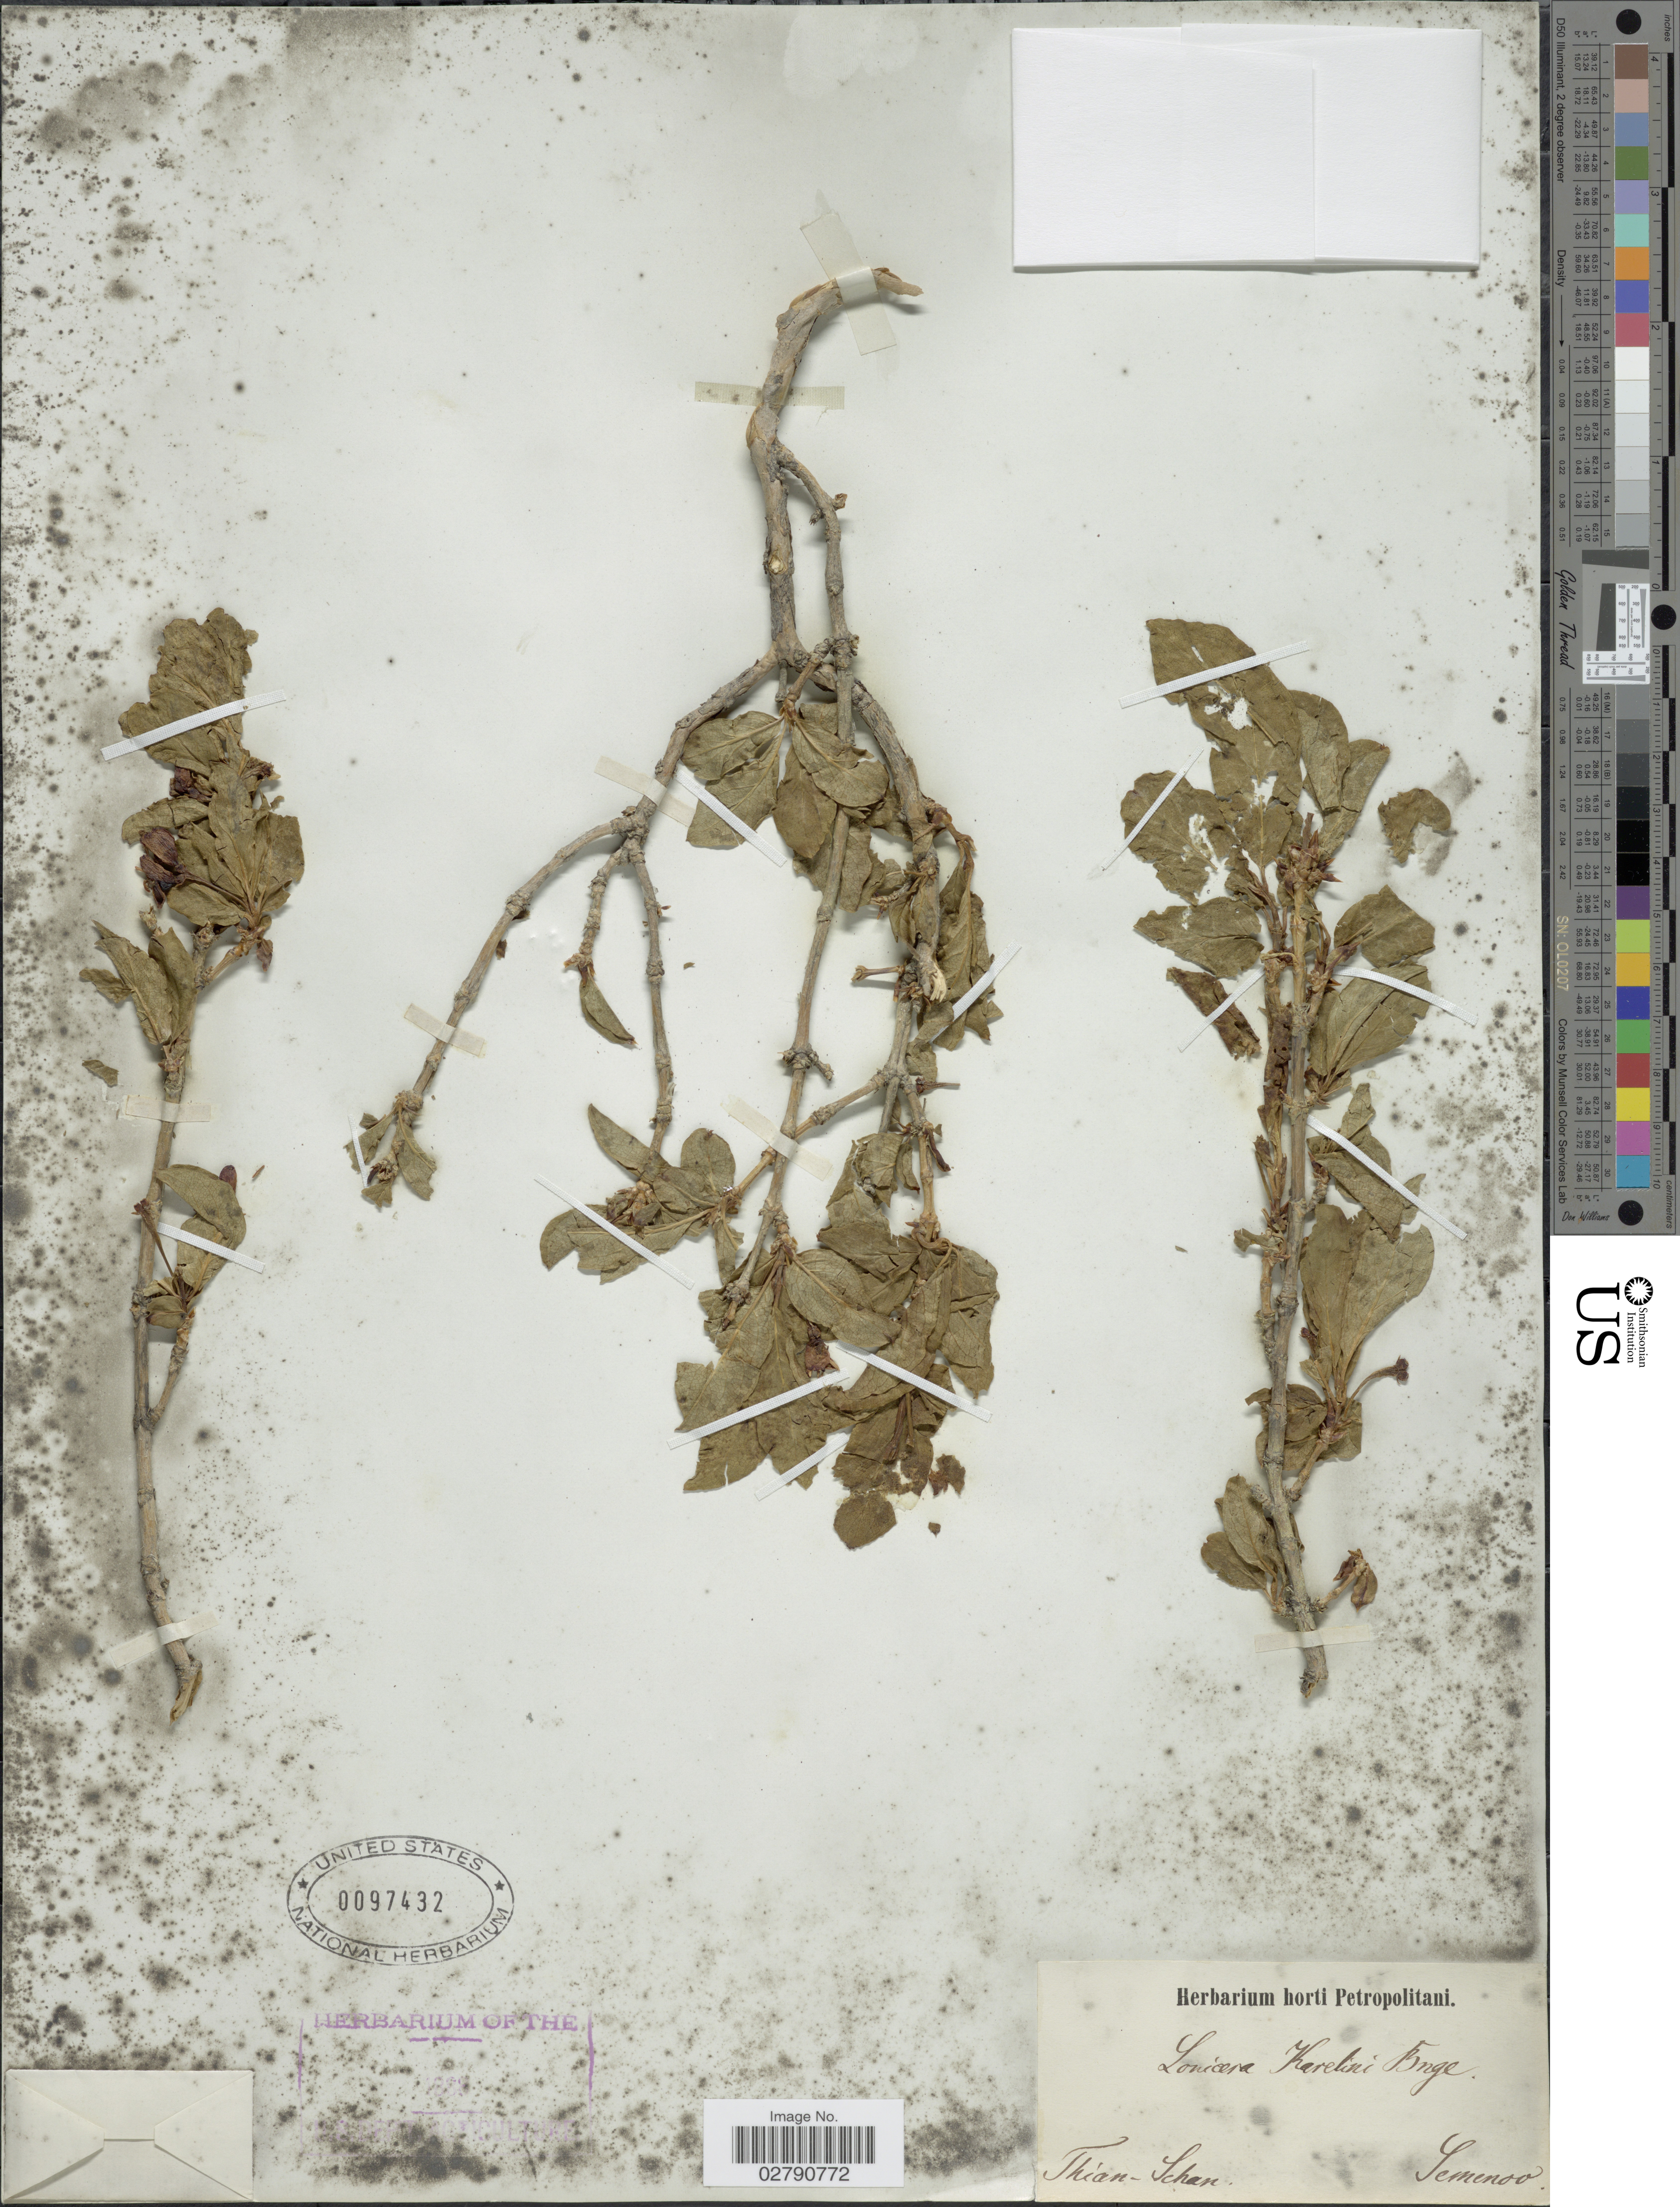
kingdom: Plantae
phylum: Tracheophyta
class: Magnoliopsida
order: Dipsacales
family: Caprifoliaceae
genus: Lonicera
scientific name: Lonicera karelinii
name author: Bunge ex Kir.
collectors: -- Semenov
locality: Thian-Schan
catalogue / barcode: US 97432